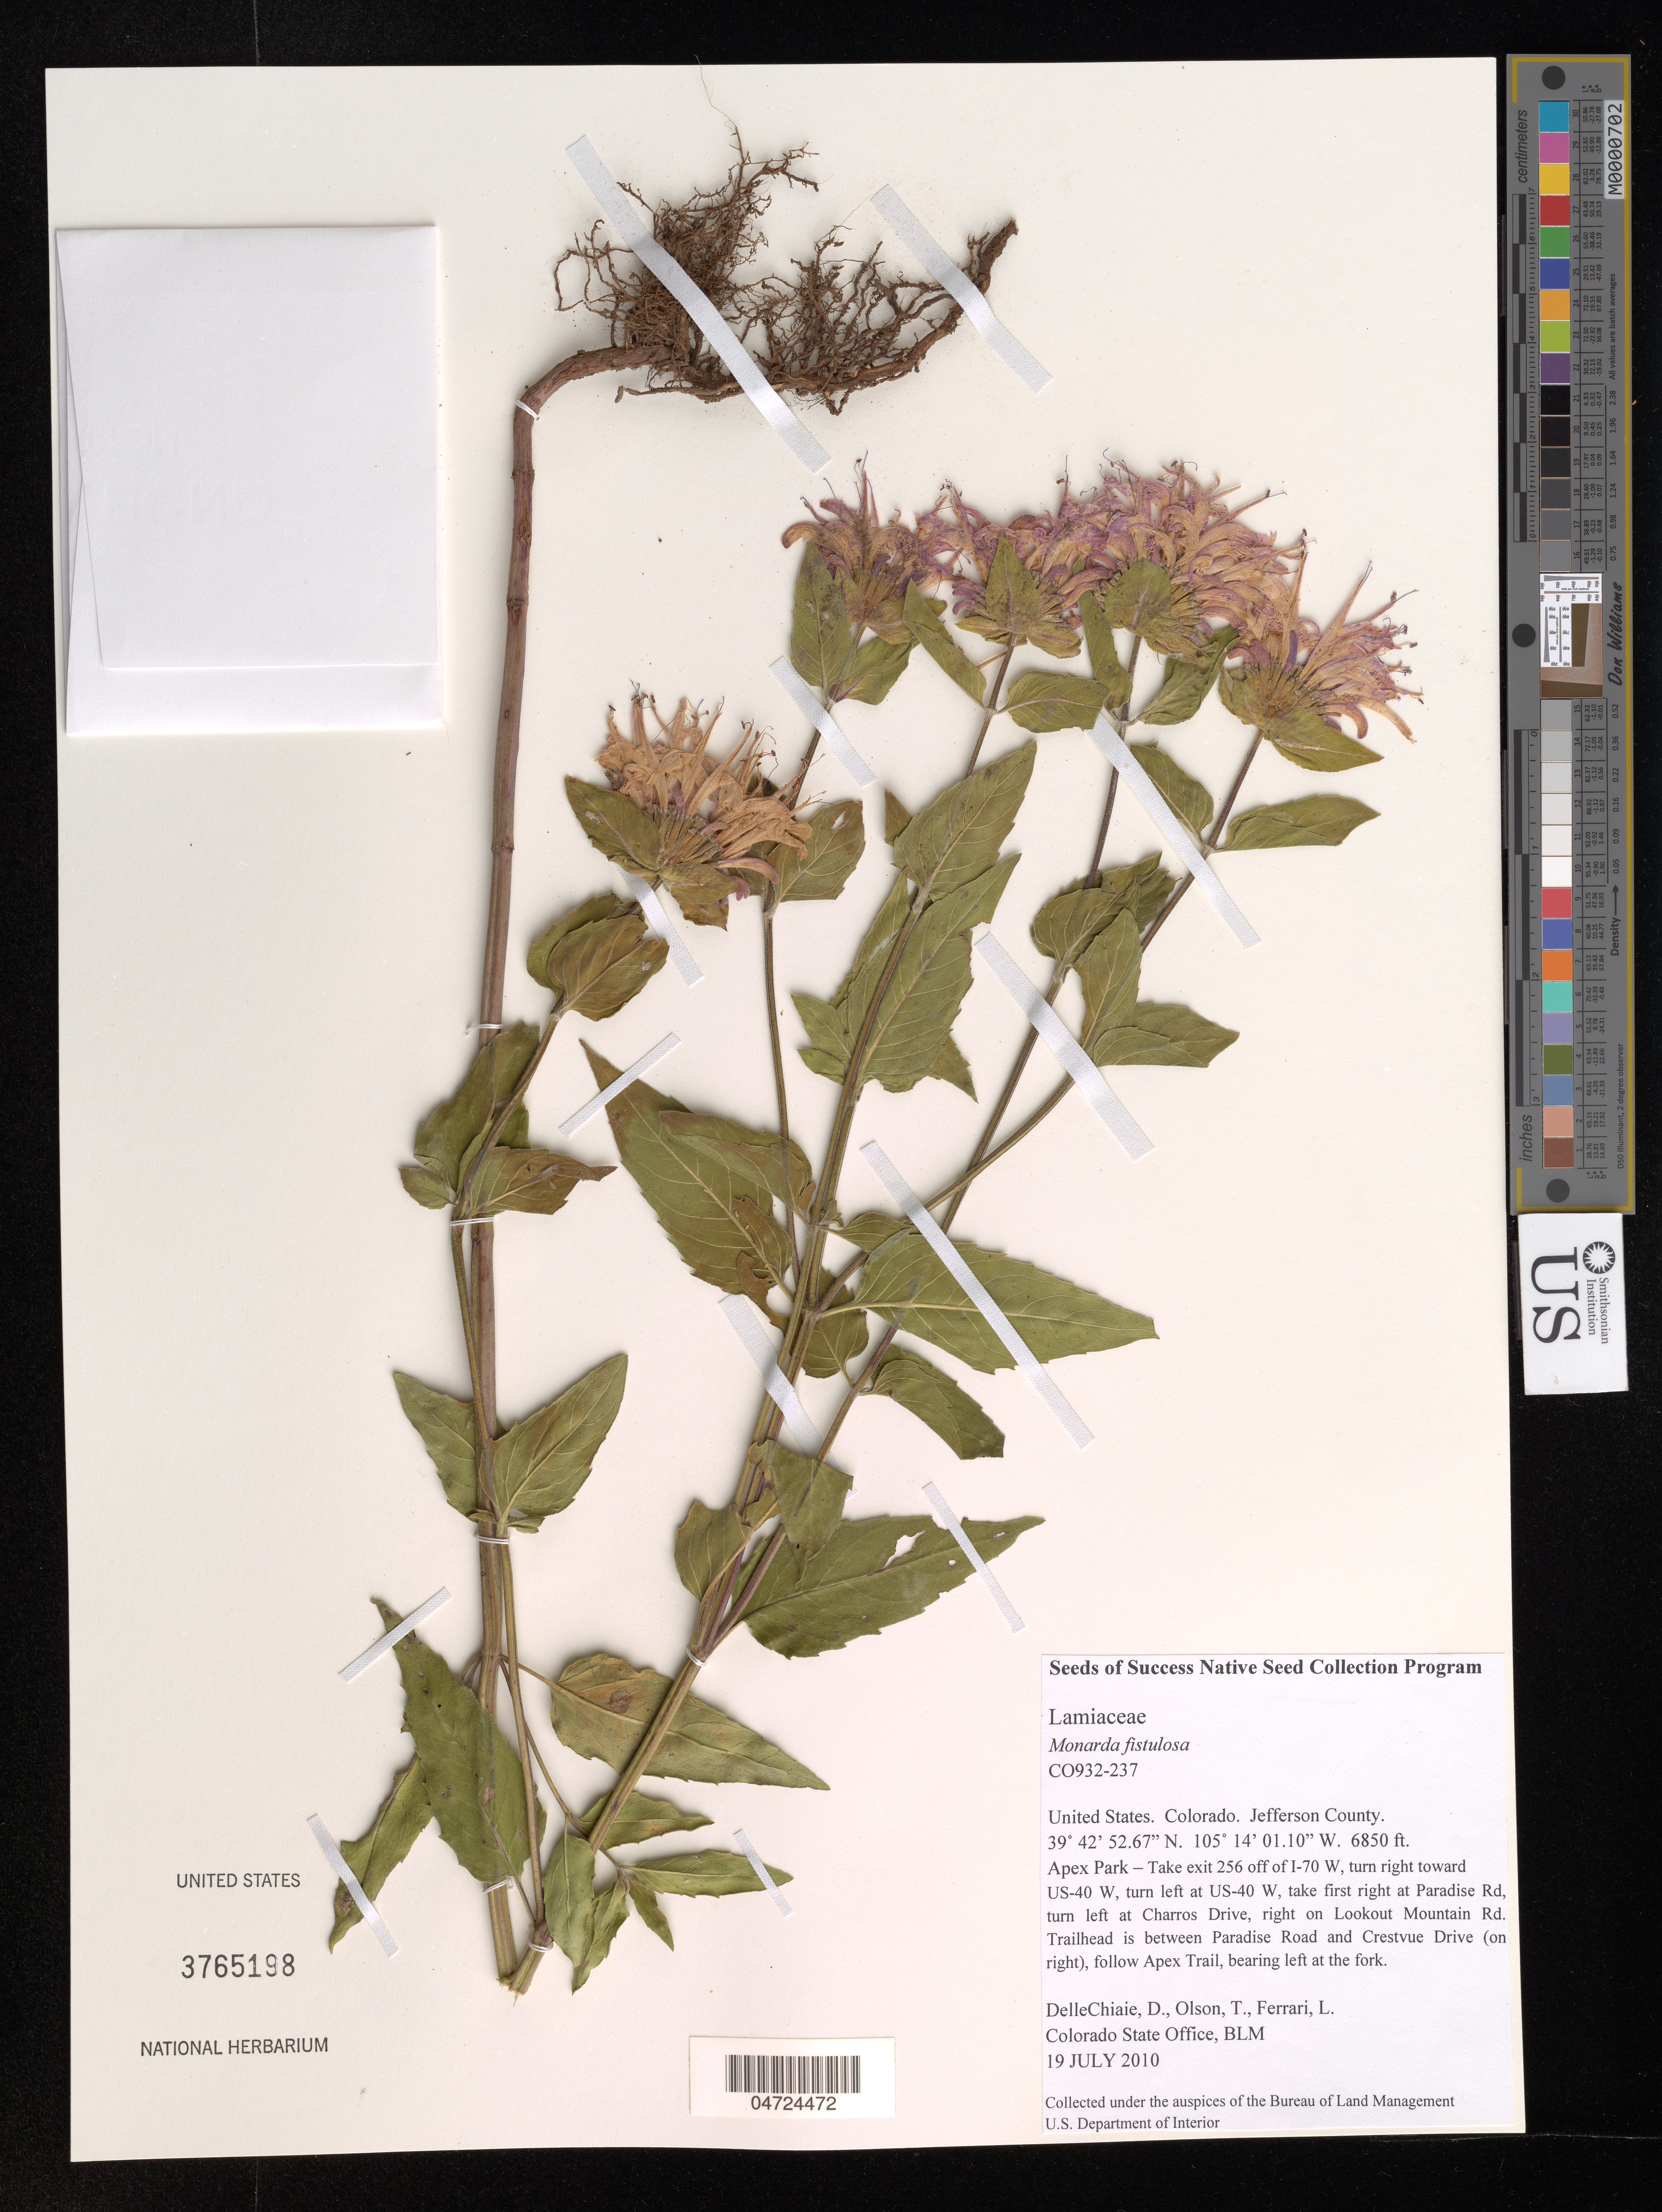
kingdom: Plantae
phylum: Tracheophyta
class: Magnoliopsida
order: Lamiales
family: Lamiaceae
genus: Monarda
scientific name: Monarda fistulosa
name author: L.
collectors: D. DelleChiaie, T. Olson & L. Ferrari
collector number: CO932-237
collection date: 2010-07-19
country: United States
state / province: Colorado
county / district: Jefferson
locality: Jefferson County. Apex Park - Take exit 256 off of I-70 W, turn right toward US-40 W, turn left at US-40 W, take first right at Paradise Rd, turn left at Charros Drive, right on Lookout Mountain Rd. Trailhead is between Paradise Road and Crestvue Drive (on right), follow Apex Trail, bearing left at the fork.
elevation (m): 2088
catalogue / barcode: US 3765198